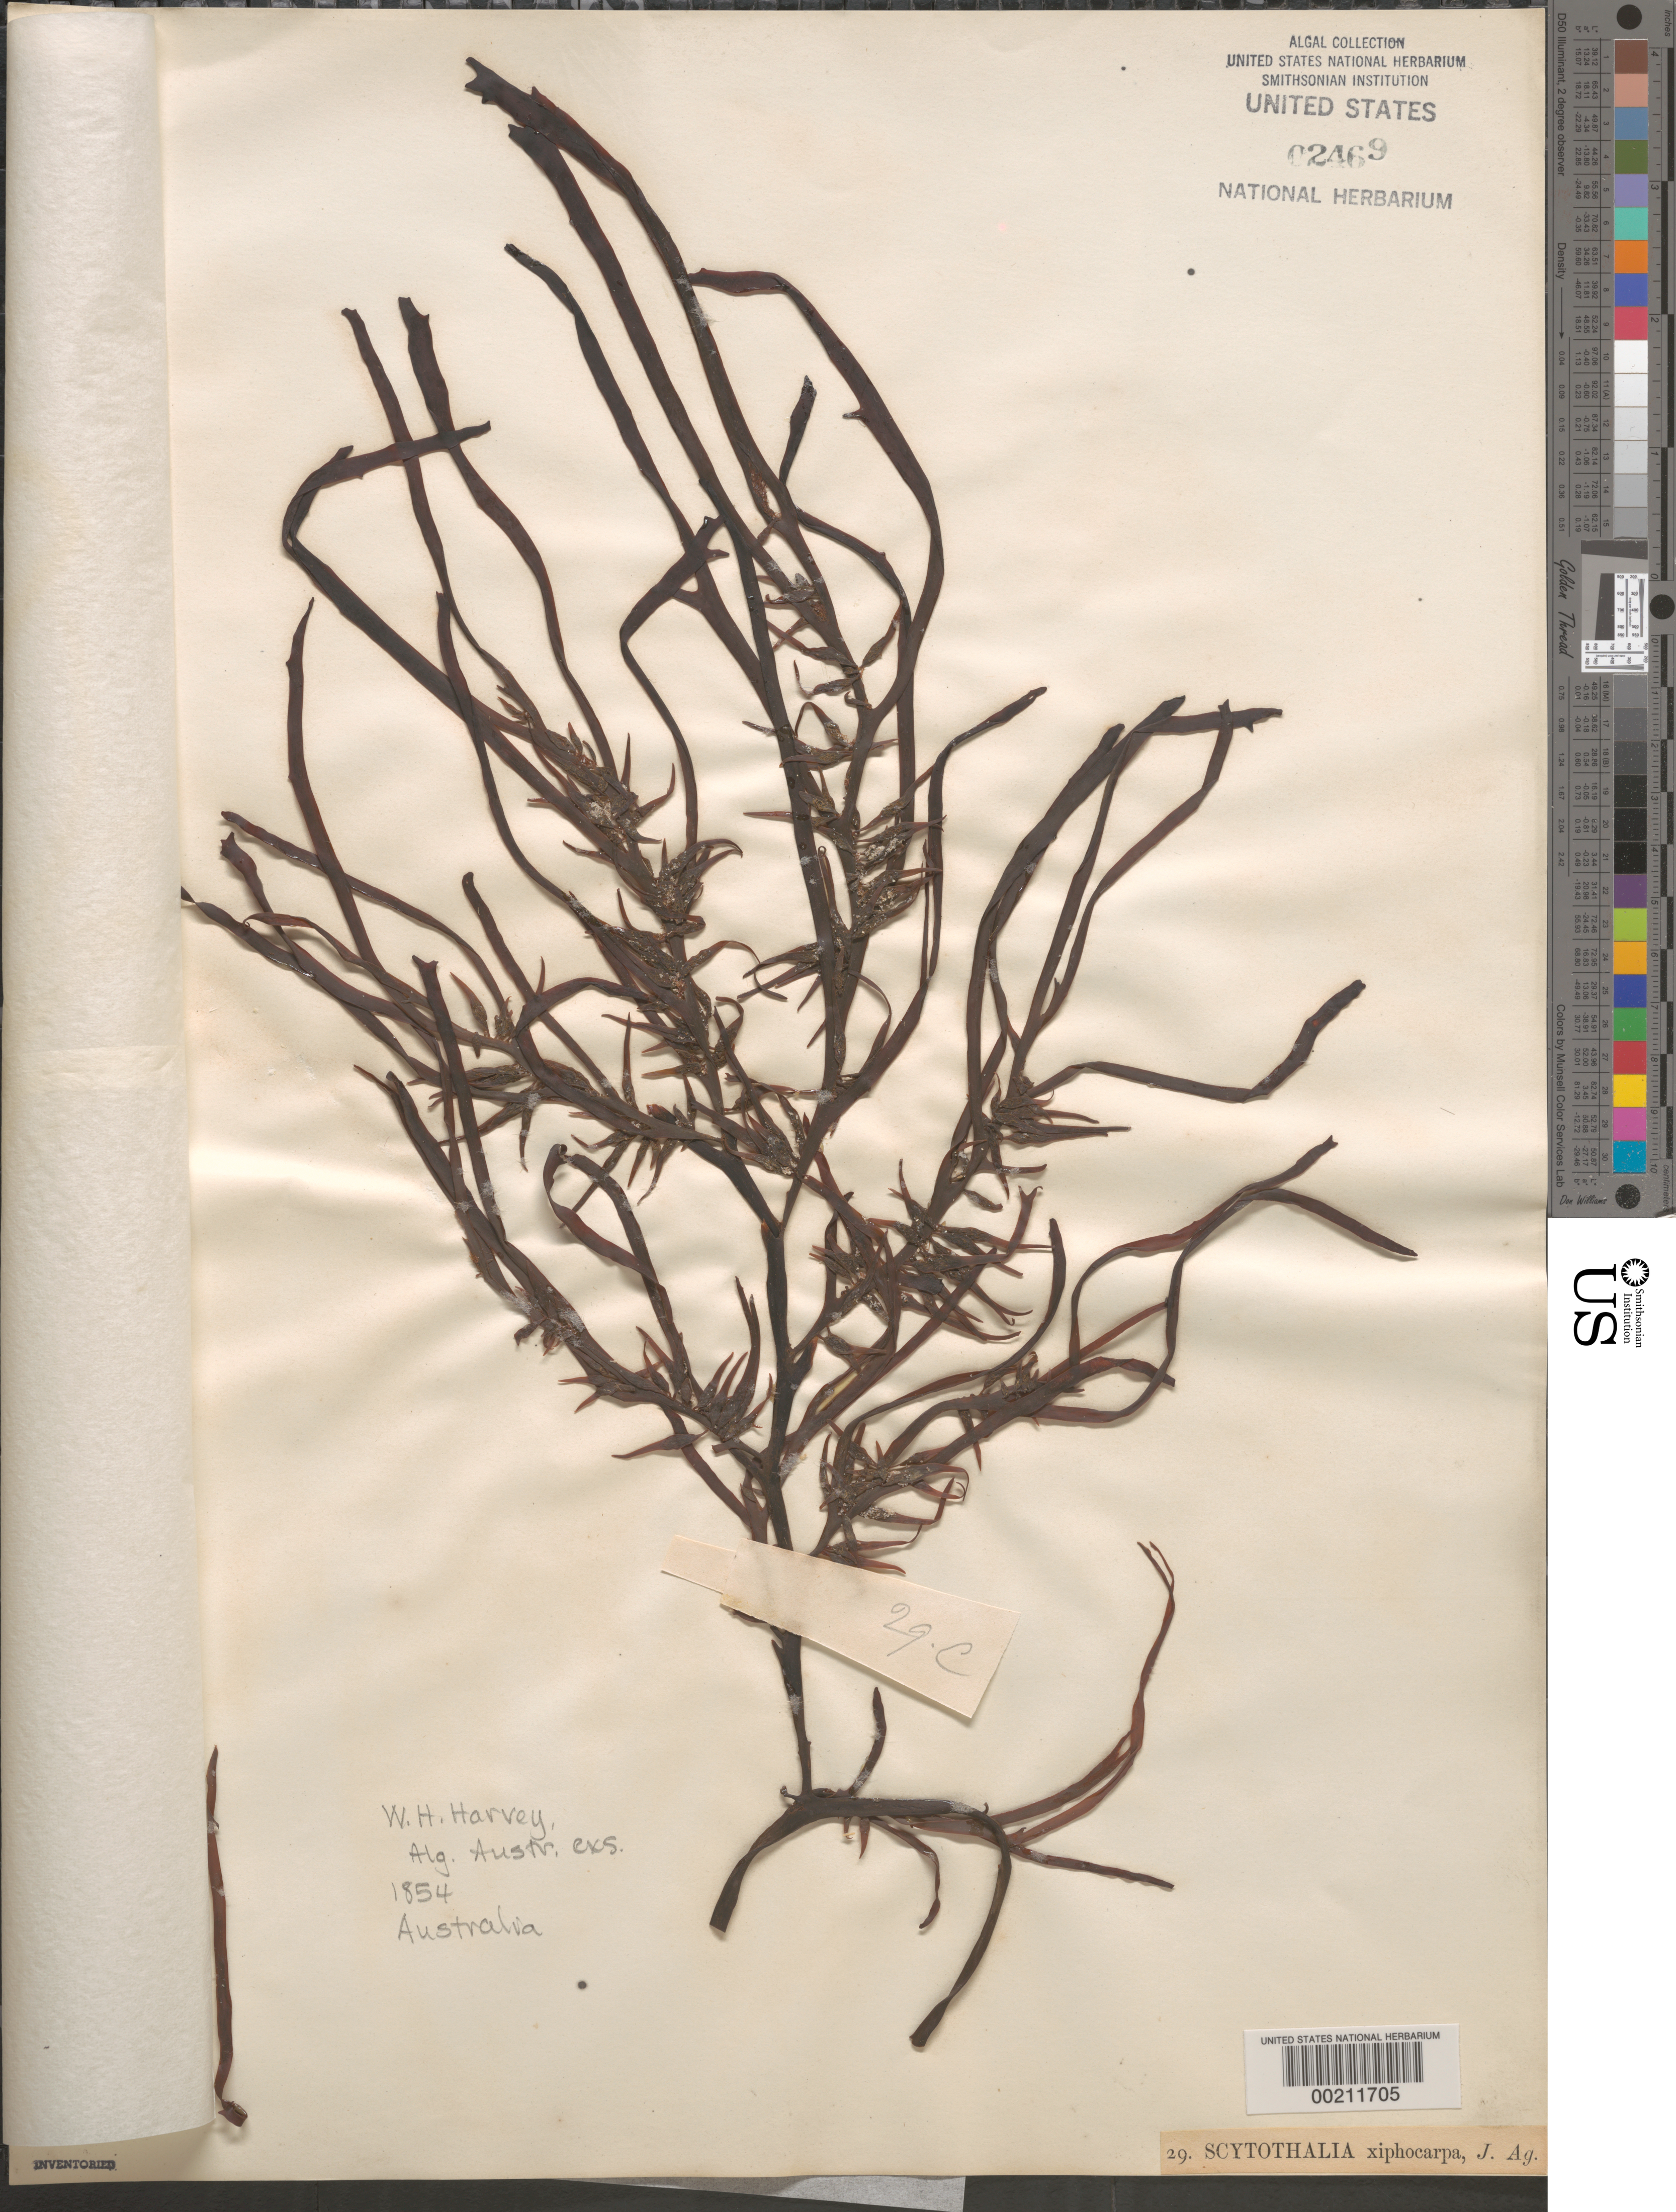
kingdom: Chromista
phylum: Ochrophyta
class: Phaeophyceae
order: Fucales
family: Seirococcaceae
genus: Scytothalia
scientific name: Scytothalia dorycarpa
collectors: W. Harvey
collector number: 29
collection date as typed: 1854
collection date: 1854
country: Australia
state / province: Western Australia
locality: Princess Royal Harbor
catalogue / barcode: US 2469